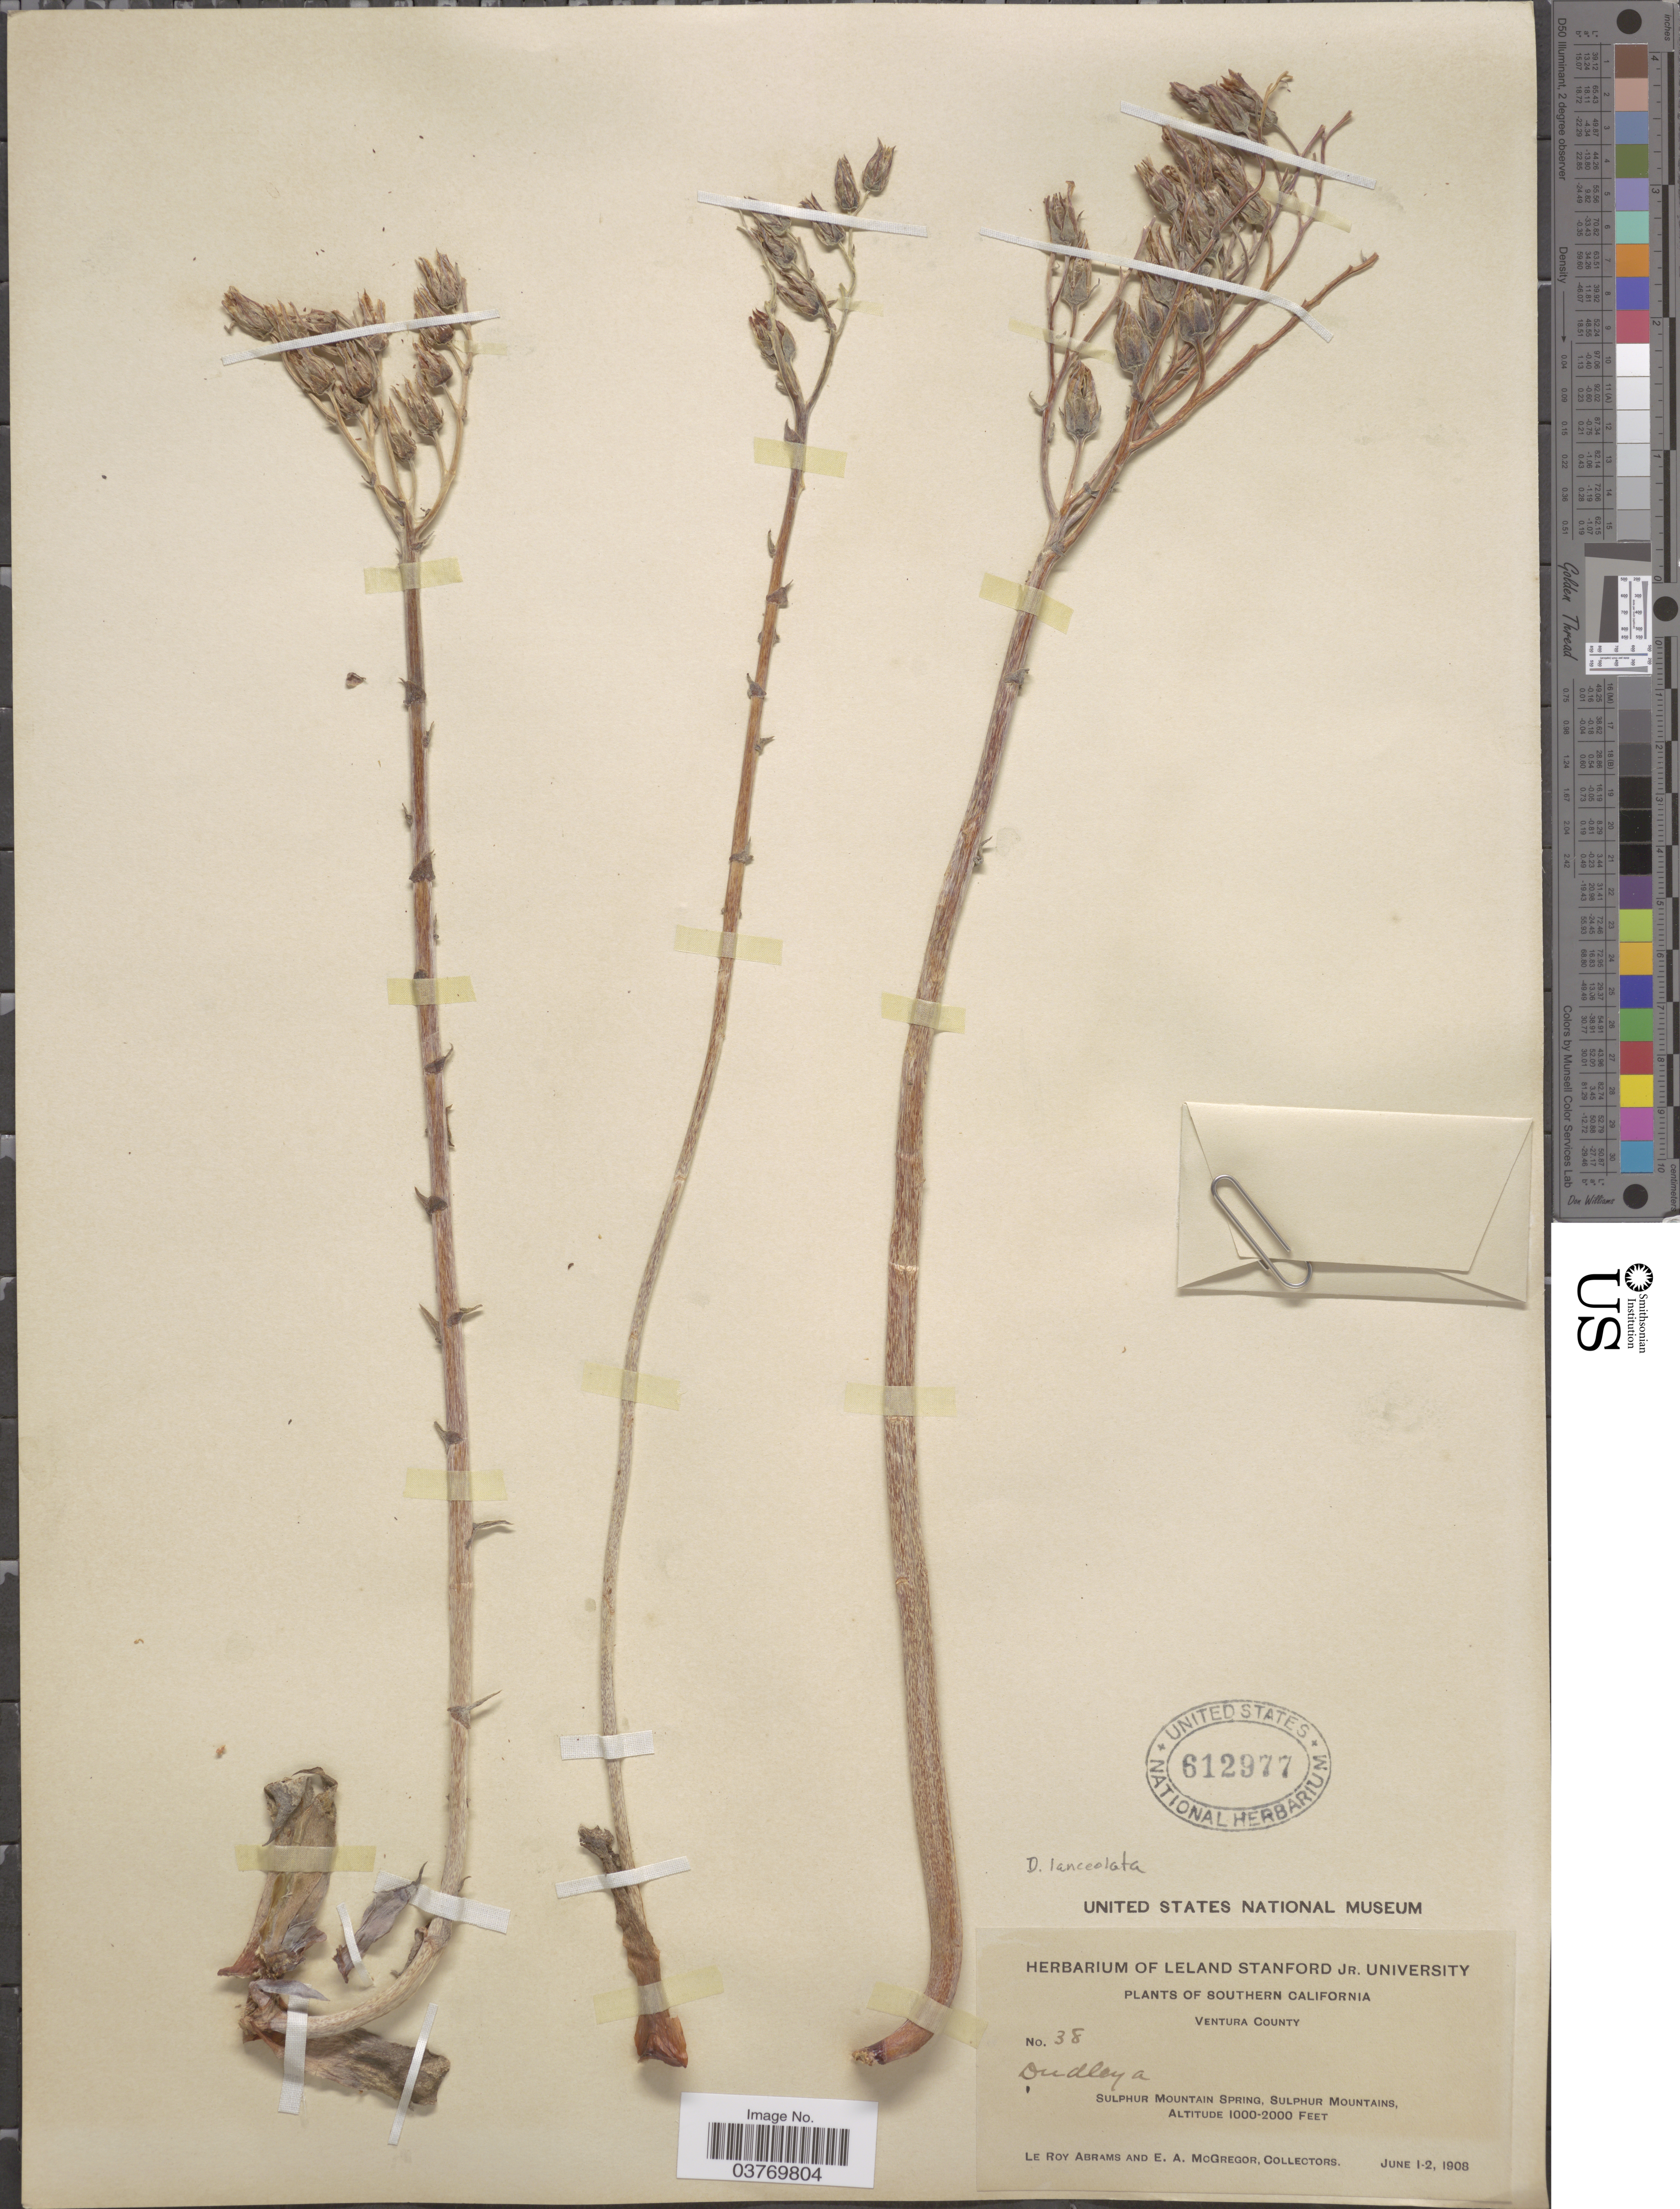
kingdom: Plantae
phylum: Tracheophyta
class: Magnoliopsida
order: Saxifragales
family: Crassulaceae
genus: Dudleya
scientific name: Dudleya lanceolata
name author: (Nutt.) Britton & Rose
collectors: L. Abrams & E. A. McGregor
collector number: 38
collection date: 1908-06-01/1908-06-02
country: United States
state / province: California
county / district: Ventura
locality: Southern California. Ventura County. Sulphur Mountain Spring, Sulphur Mountains.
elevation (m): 305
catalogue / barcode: US 612977